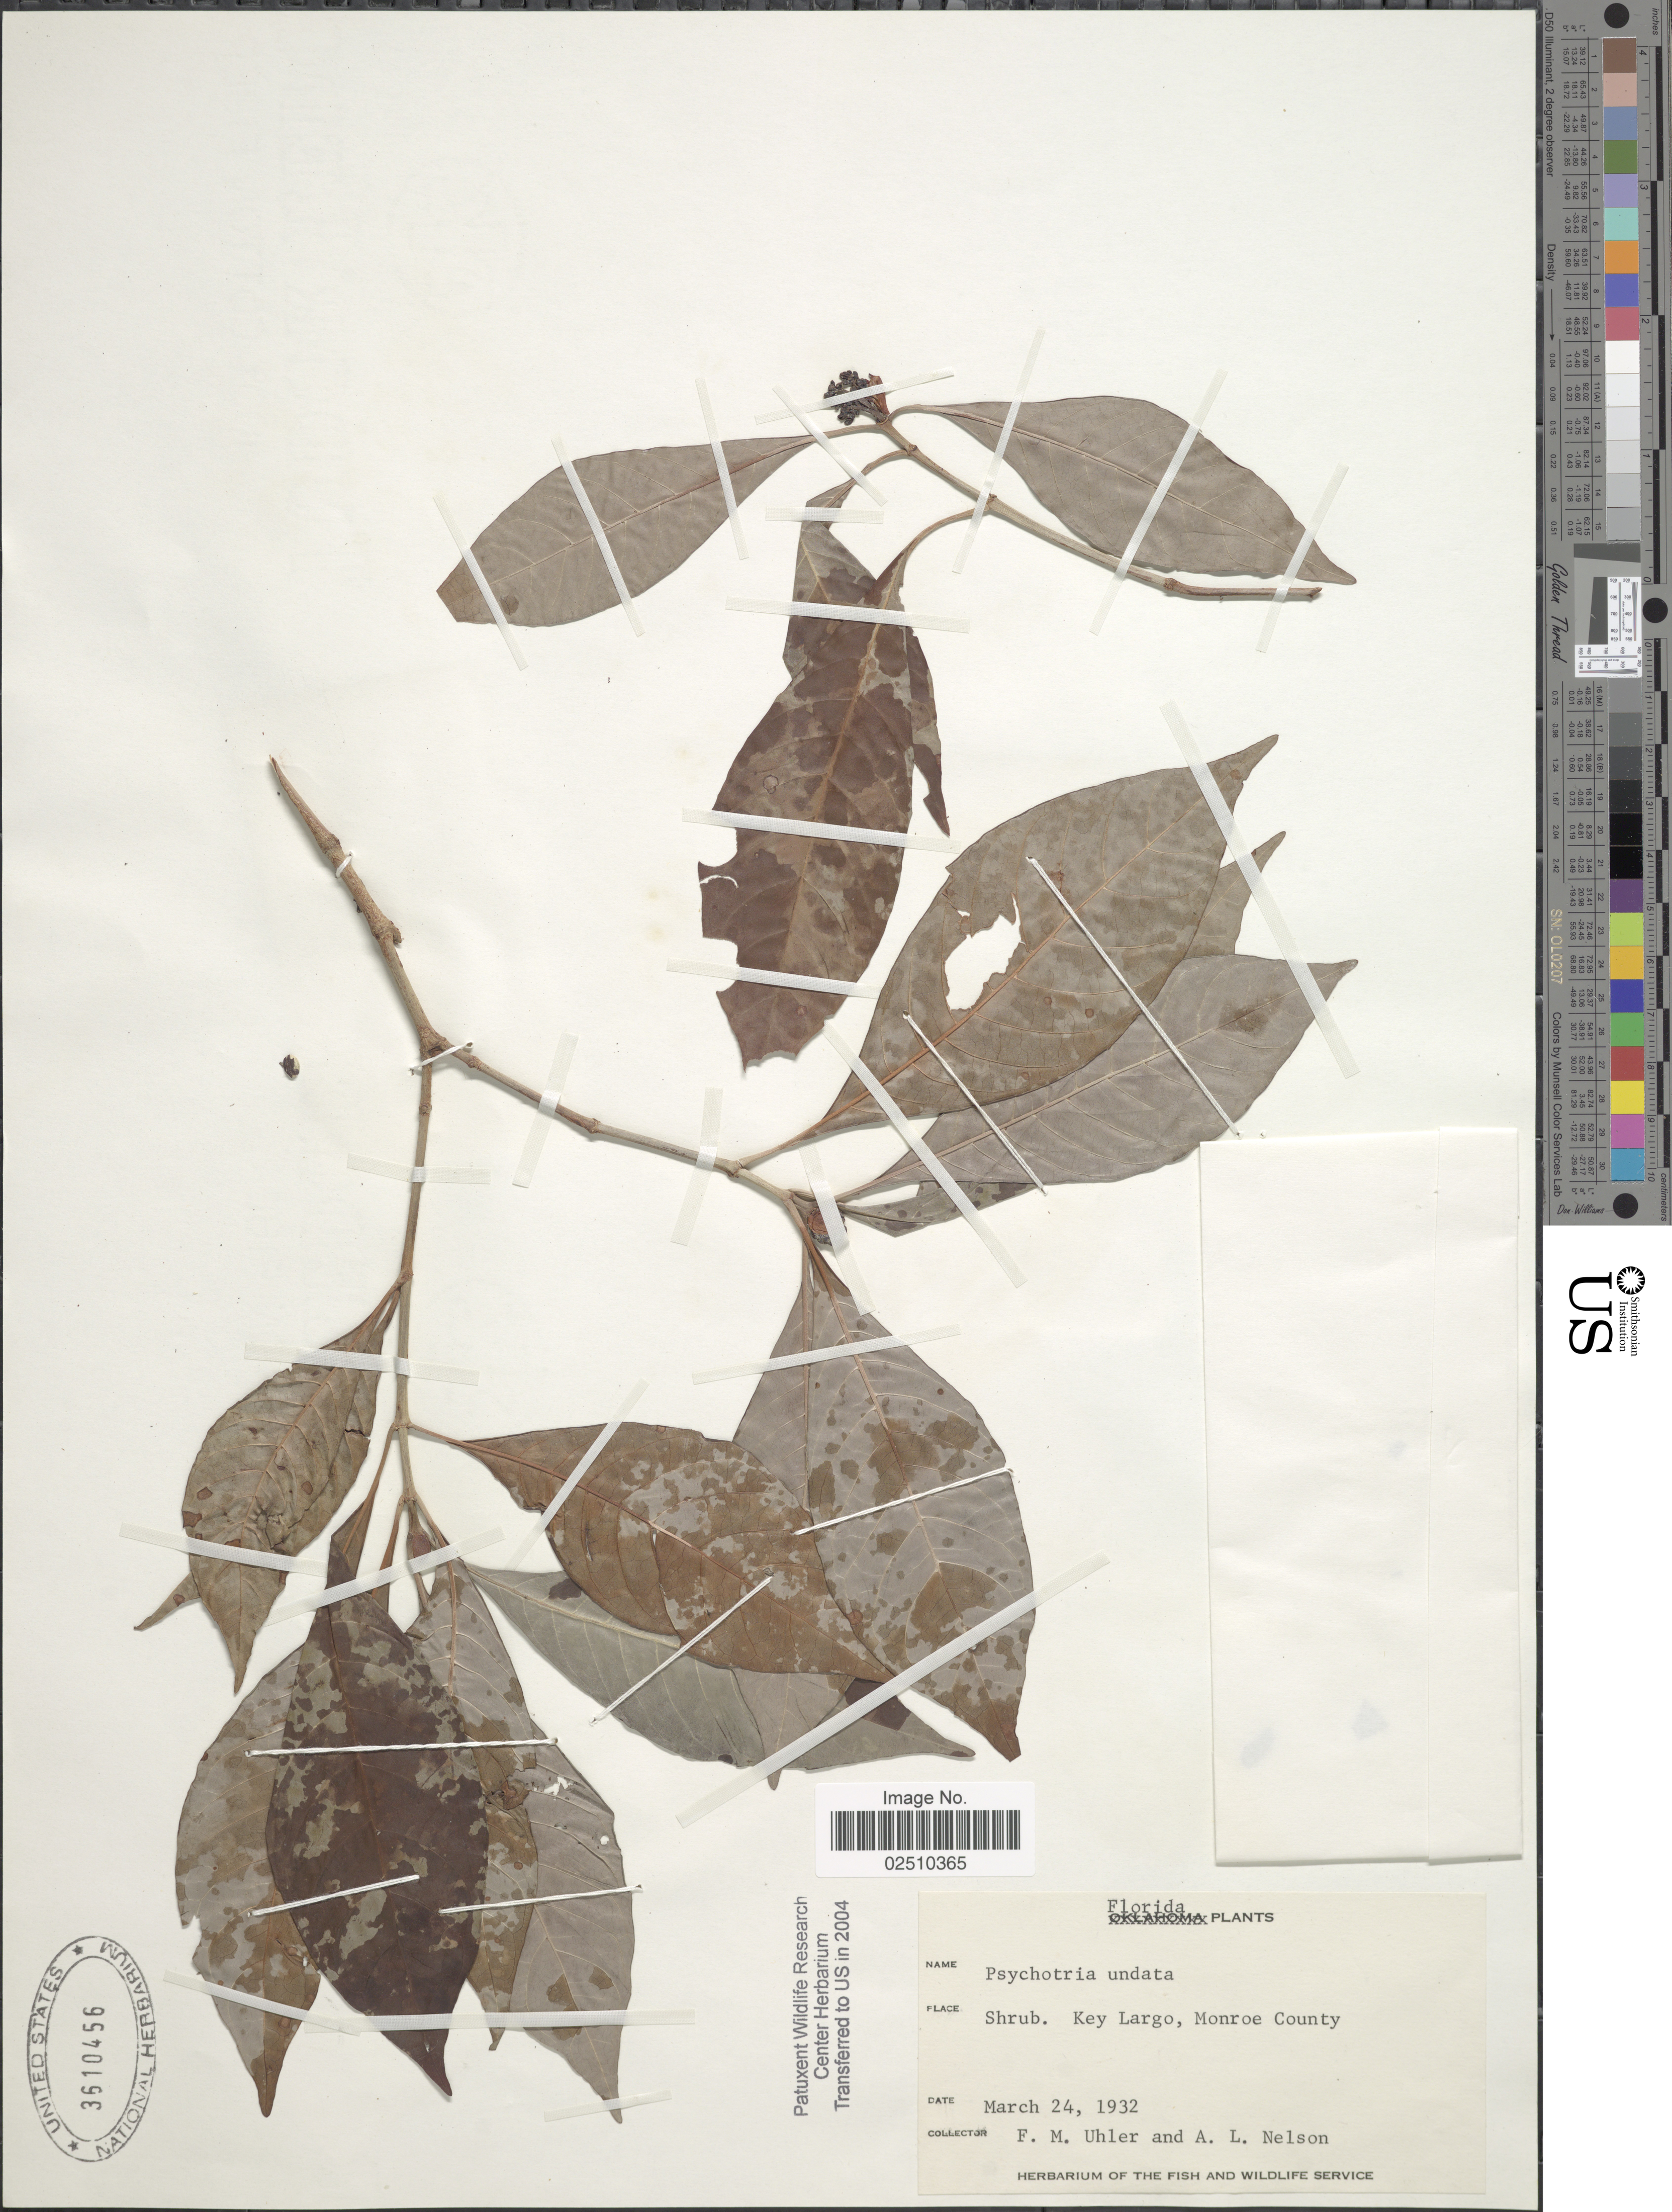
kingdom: Plantae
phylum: Tracheophyta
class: Magnoliopsida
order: Gentianales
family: Rubiaceae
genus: Psychotria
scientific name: Psychotria undata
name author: Jacq.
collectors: F. M. Uhler & A. L. Nelson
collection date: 1932-03-24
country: United States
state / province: Florida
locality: Key Largo, Monroe County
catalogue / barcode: US 3610456